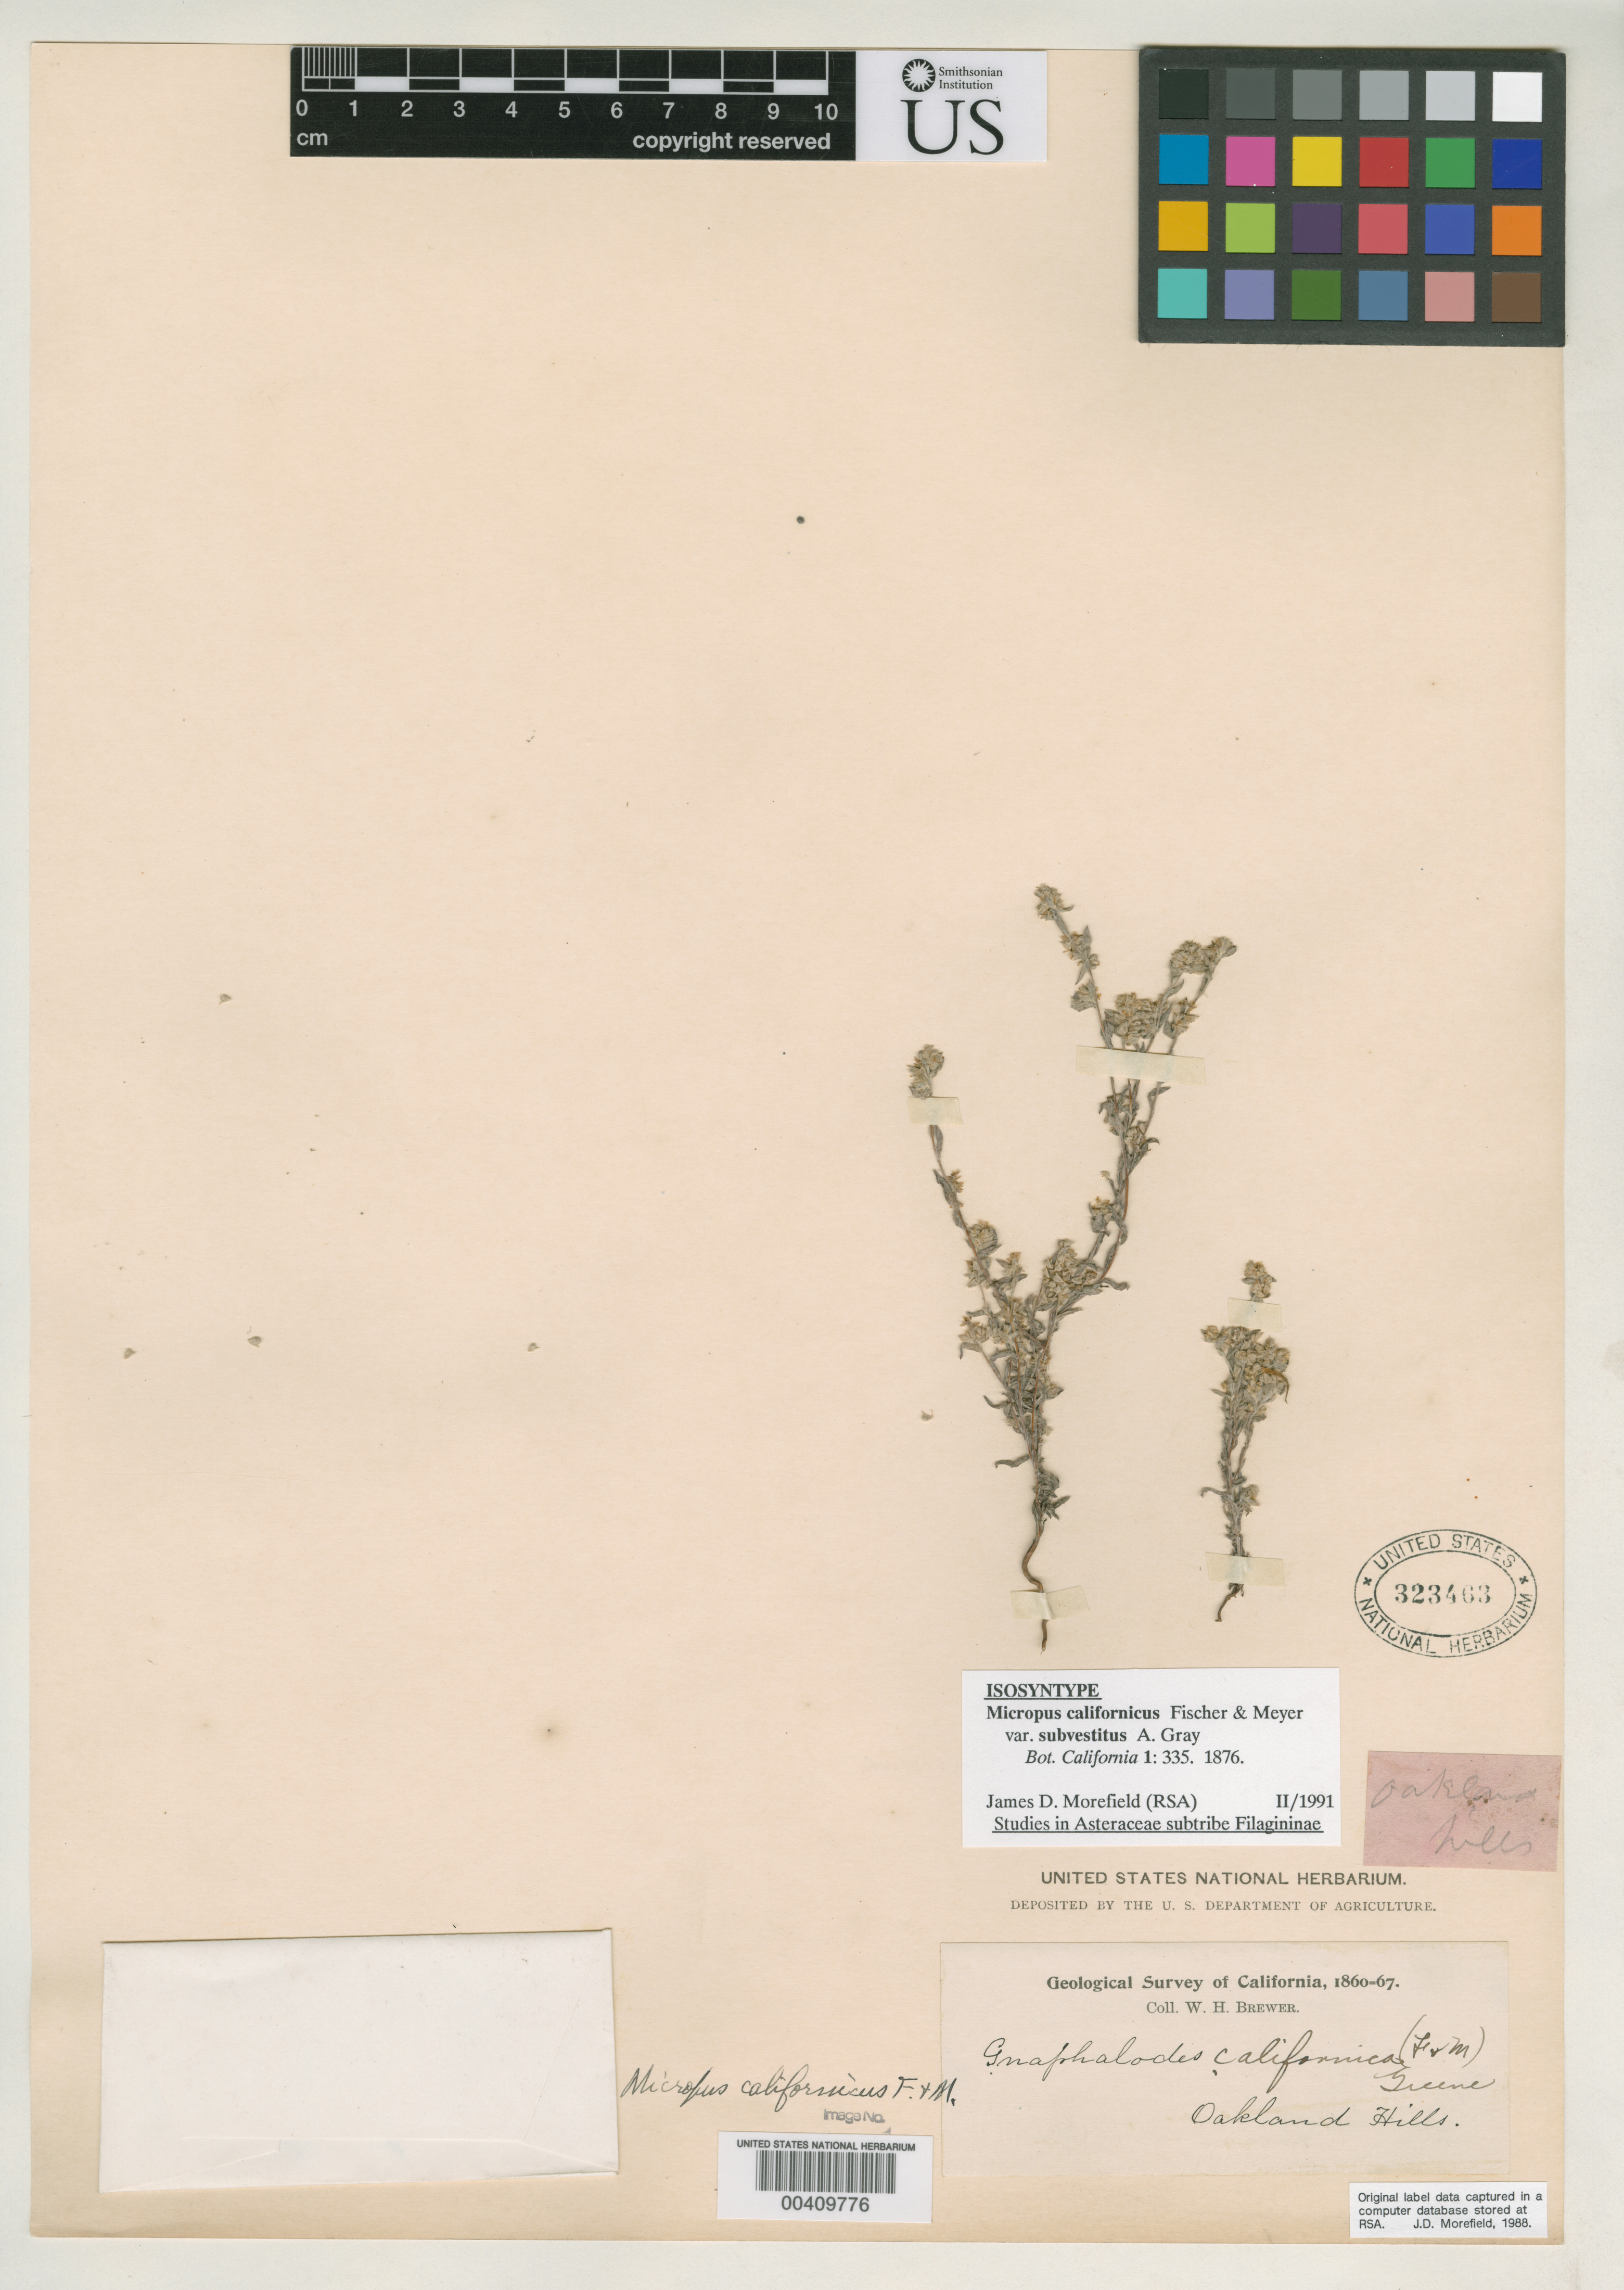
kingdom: Plantae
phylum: Tracheophyta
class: Magnoliopsida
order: Asterales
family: Asteraceae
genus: Micropus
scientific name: Micropus californicus var. subvestitus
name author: A. Gray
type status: Possible Isosyntype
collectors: W. H. Brewer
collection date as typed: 1860 to -- --- 1867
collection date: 1860/1867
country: United States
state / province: California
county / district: Alameda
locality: Oakland Hills.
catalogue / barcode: US 323463